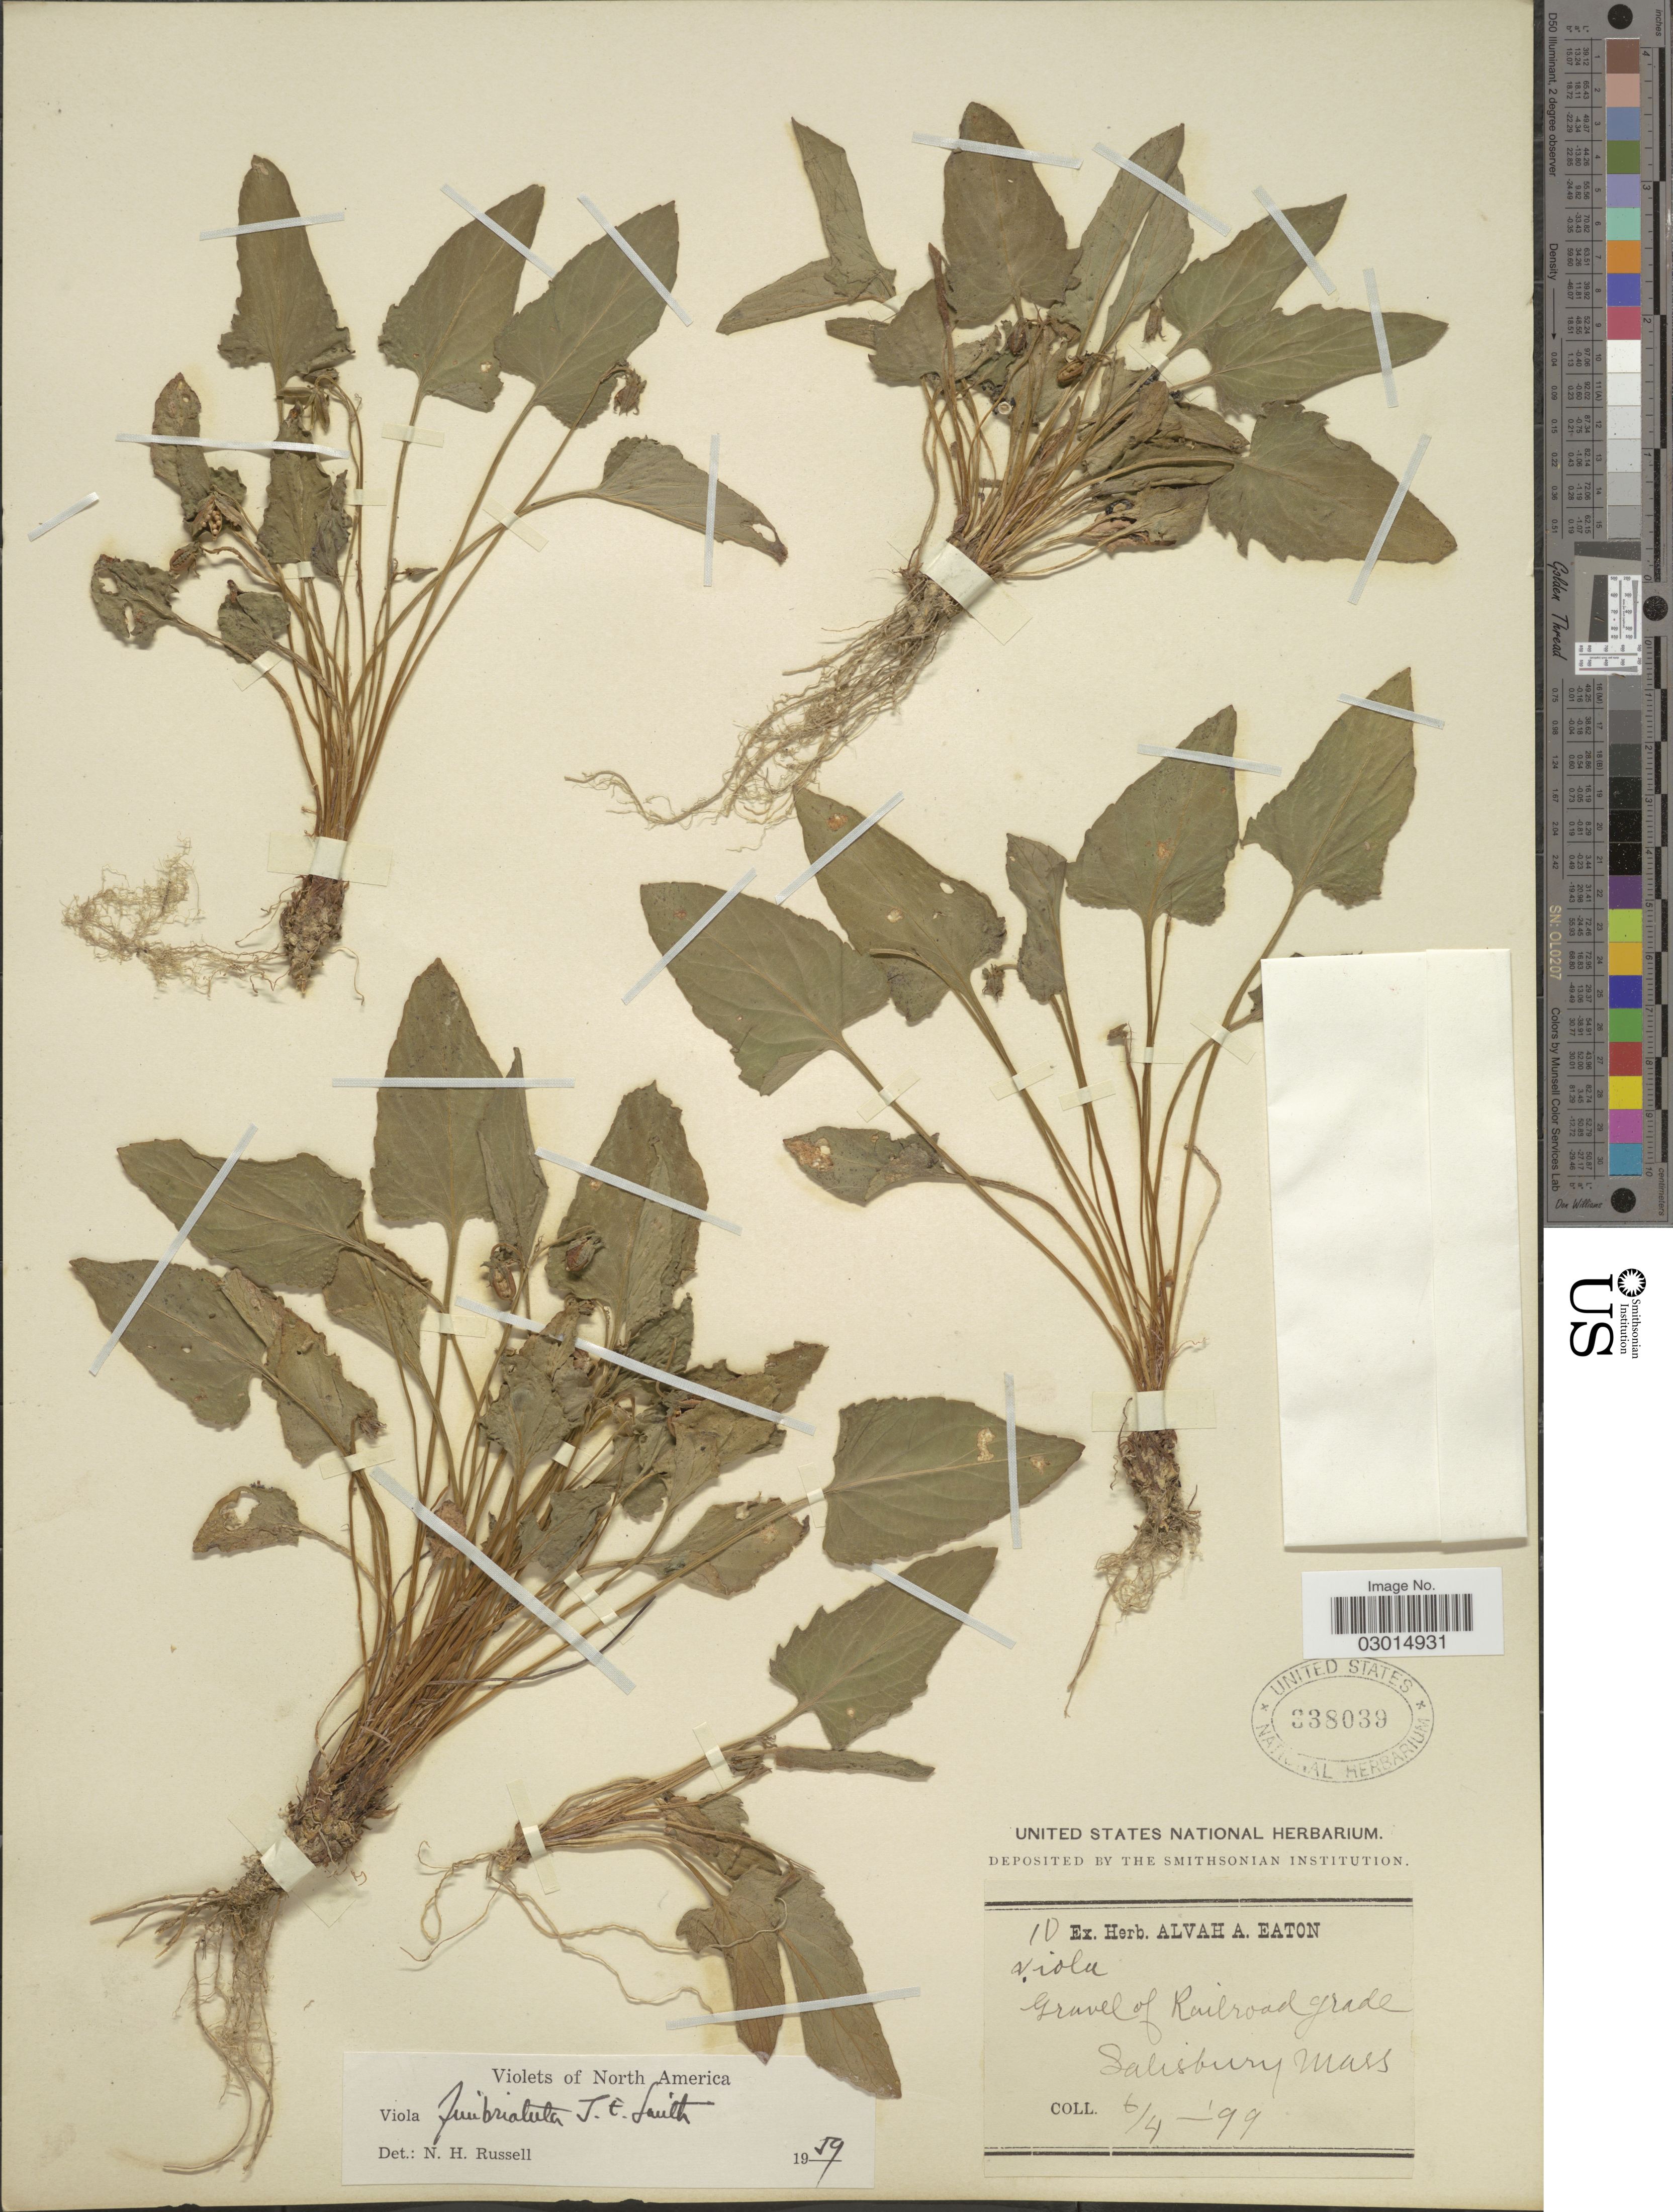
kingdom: Plantae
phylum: Tracheophyta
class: Magnoliopsida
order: Malpighiales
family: Violaceae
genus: Viola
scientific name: Viola fimbriatula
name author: Small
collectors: ex herb. Alvah A. Eaton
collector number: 10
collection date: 1899-06-04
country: United States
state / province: Massachusetts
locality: Salisbury.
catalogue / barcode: US 338039